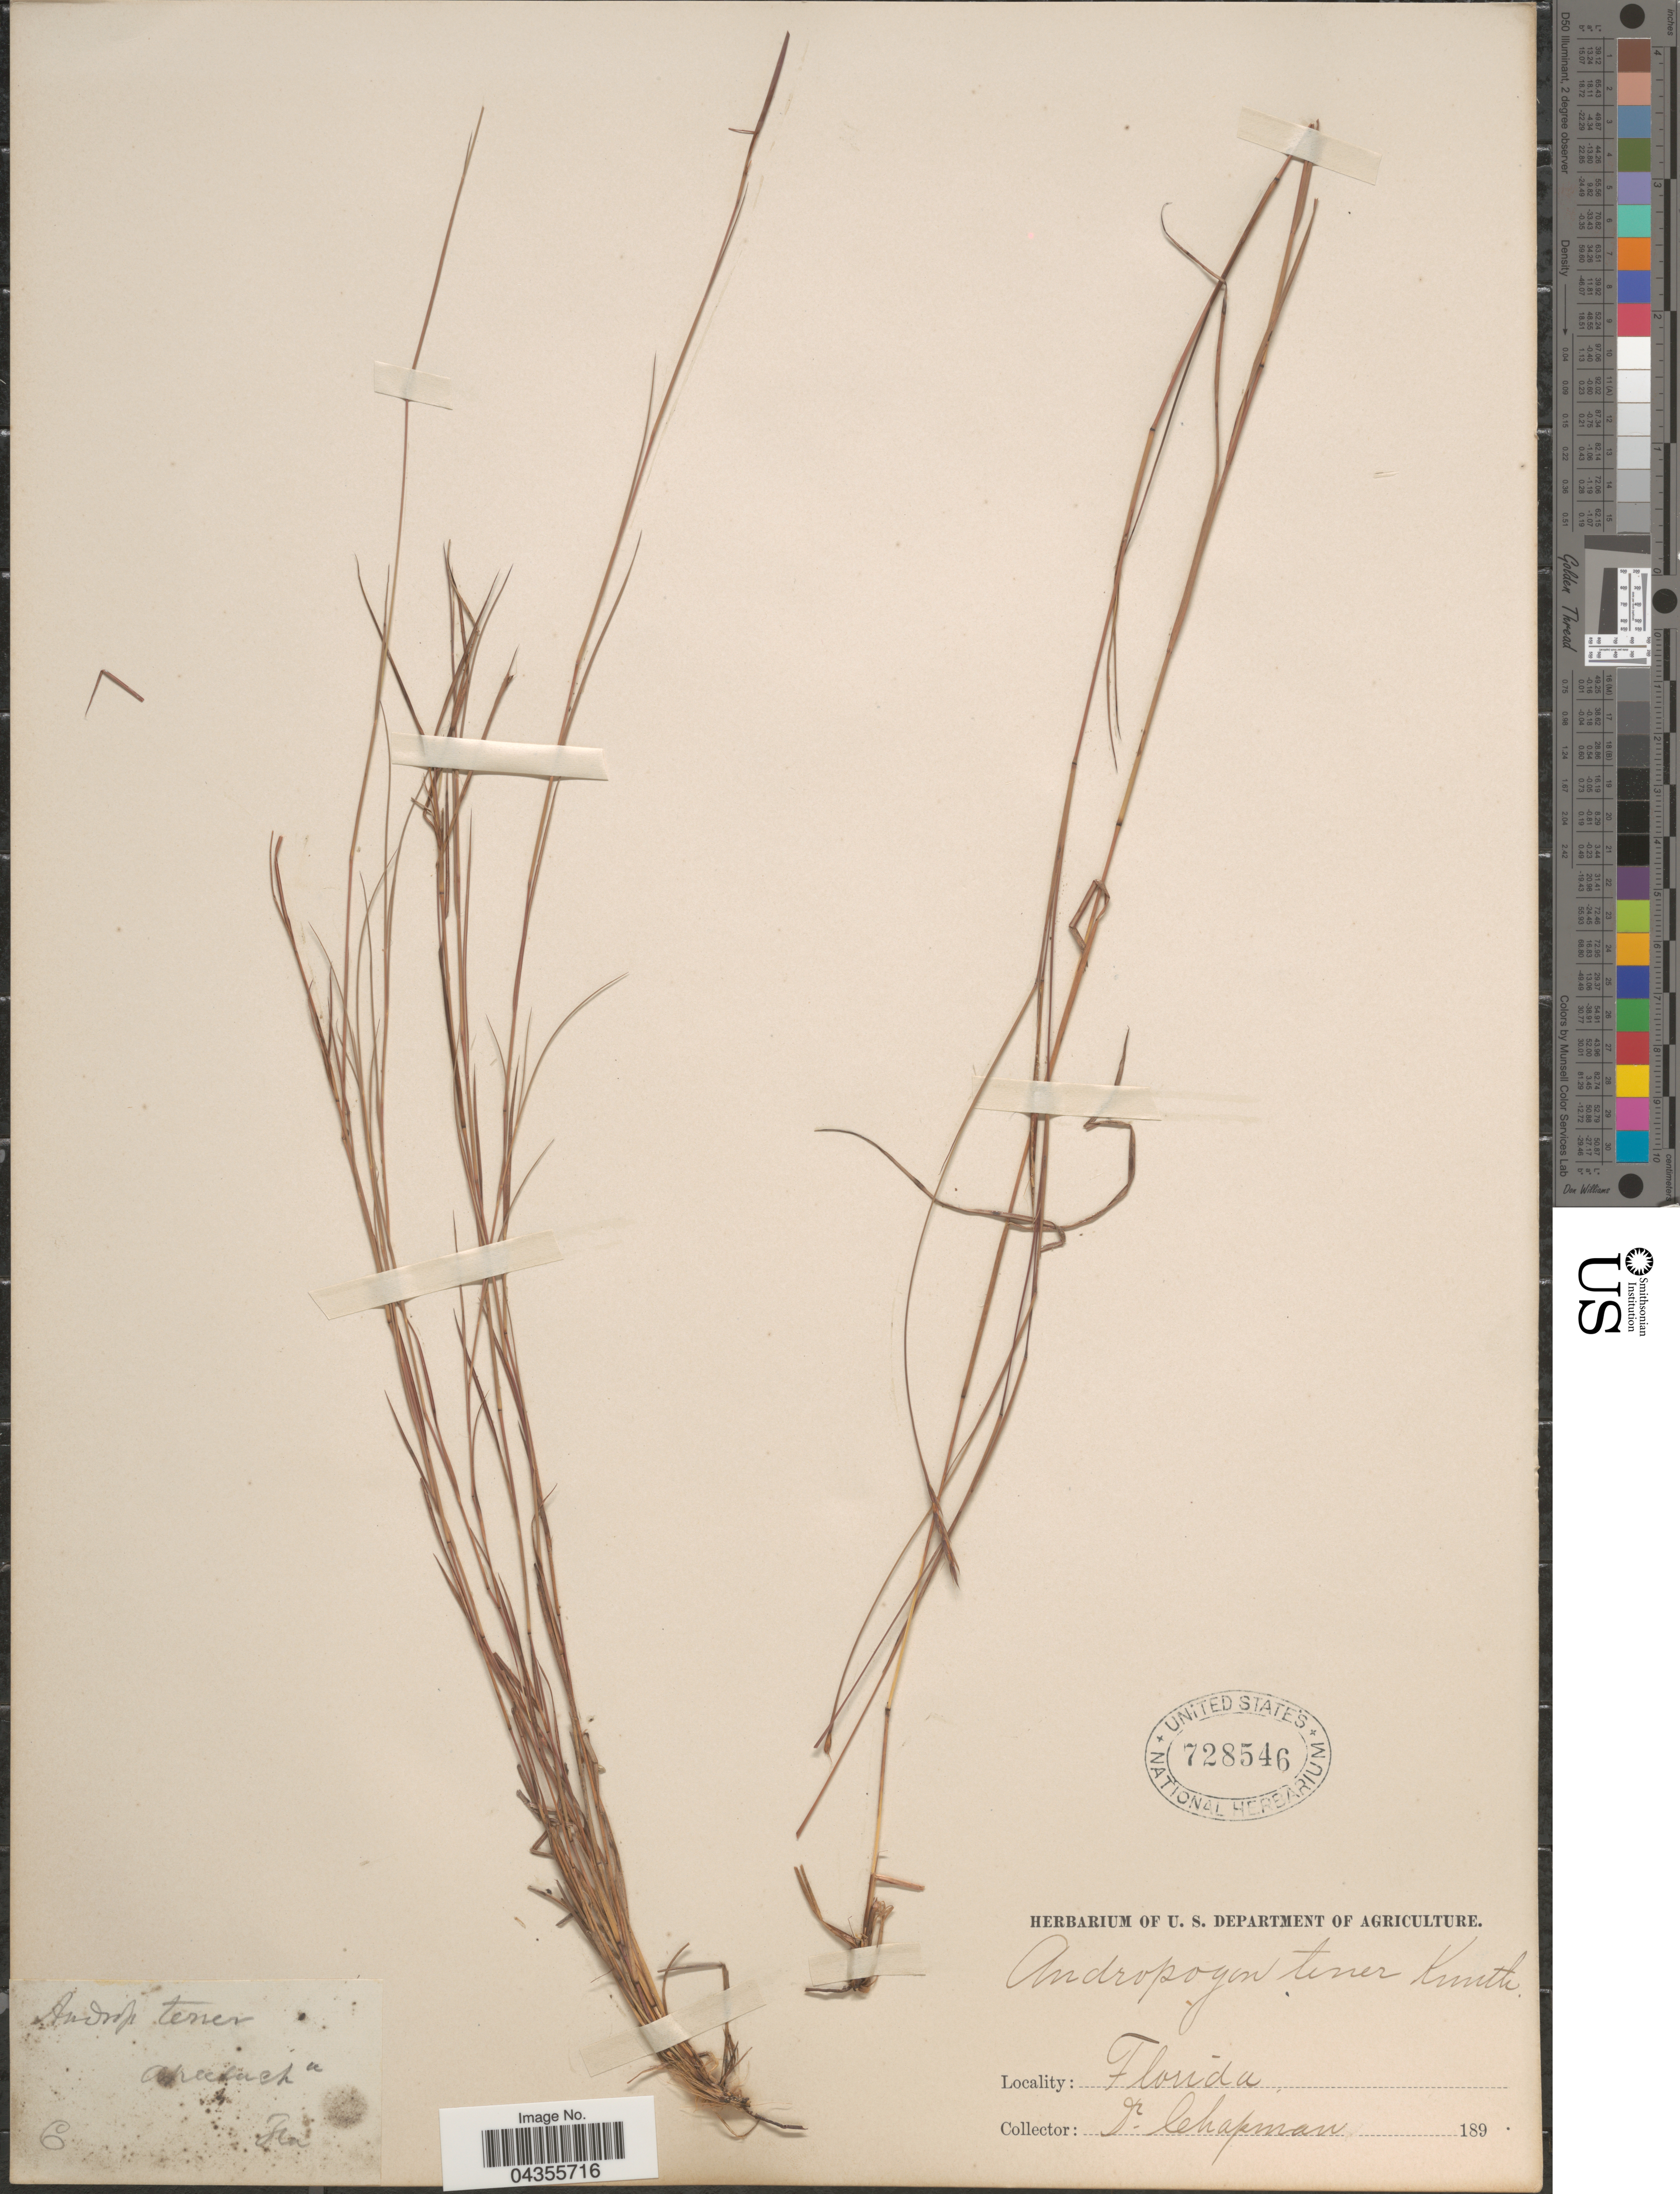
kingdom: Plantae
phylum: Tracheophyta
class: Liliopsida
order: Poales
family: Poaceae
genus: Schizachyrium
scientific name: Schizachyrium tenerum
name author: Nees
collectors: A. Chapman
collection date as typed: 189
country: United States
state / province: Florida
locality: C. Fla.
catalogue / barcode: US 728546